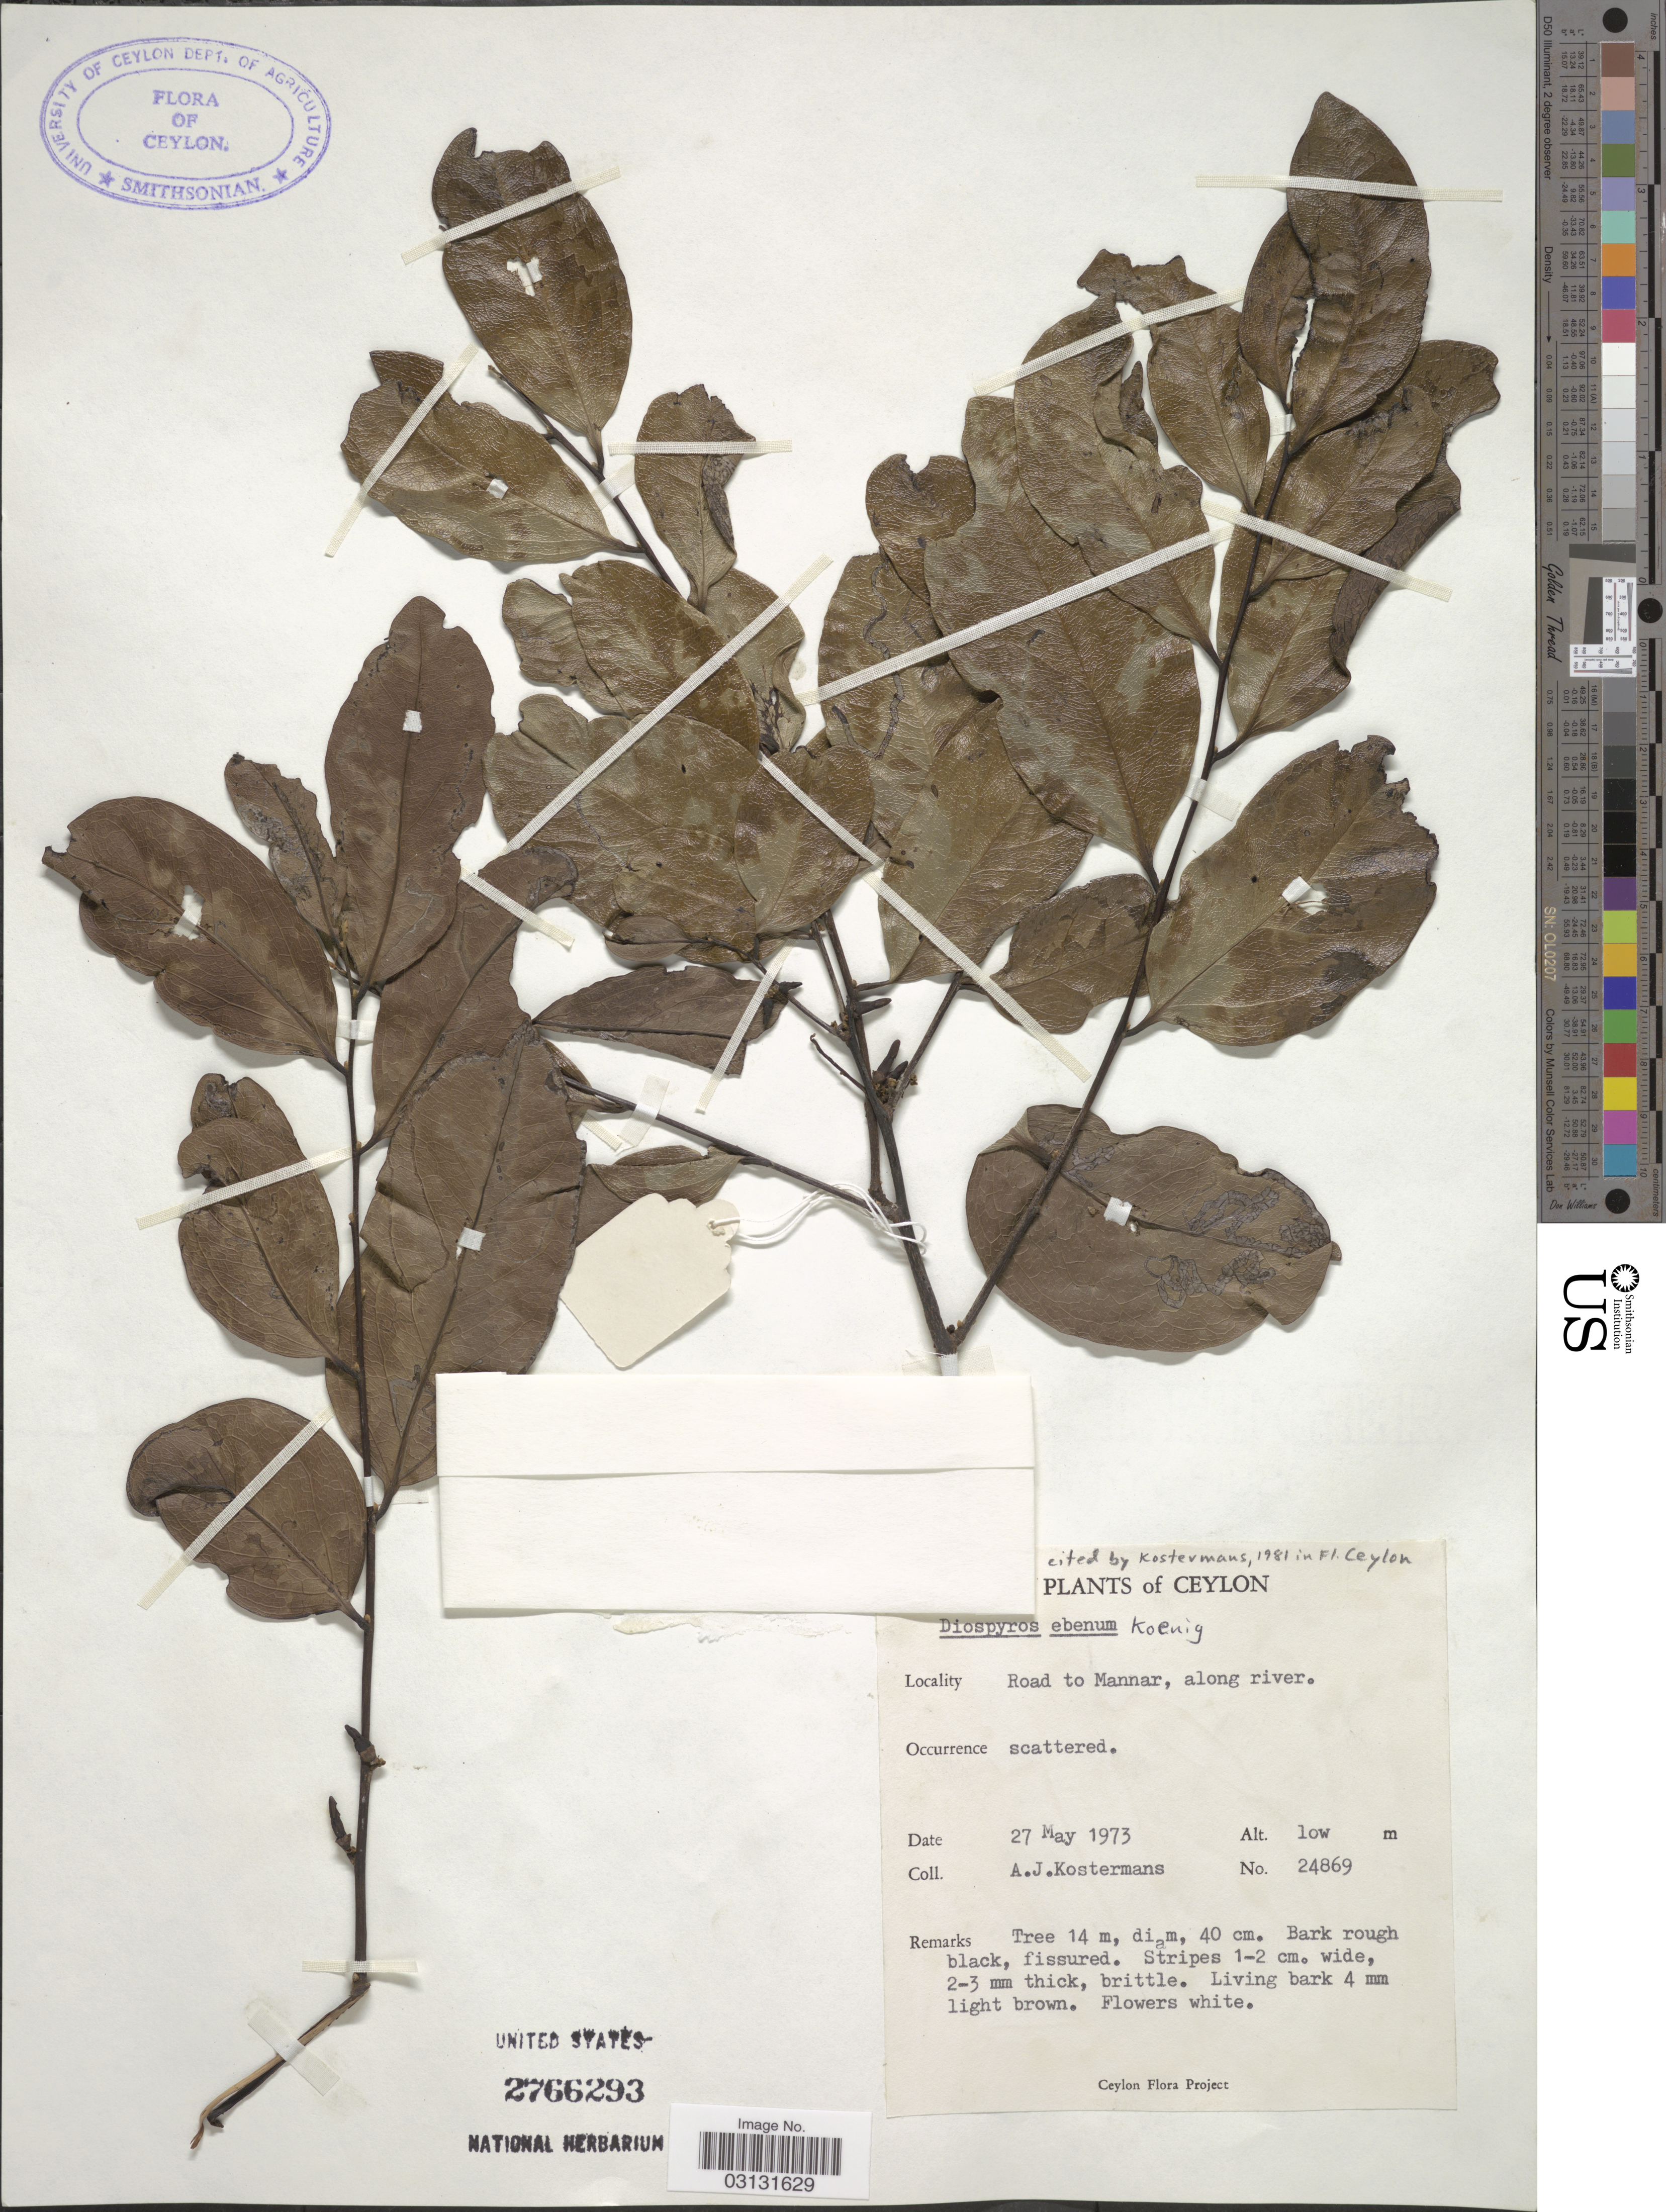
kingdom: Plantae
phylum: Tracheophyta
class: Magnoliopsida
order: Ericales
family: Ebenaceae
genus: Diospyros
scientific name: Diospyros ebenum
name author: J. Koenig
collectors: A. J. G. Kostermans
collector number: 24869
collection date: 1973-05-27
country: Sri Lanka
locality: Ceylon. Road to Mannar, along river.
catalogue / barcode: US 2766293